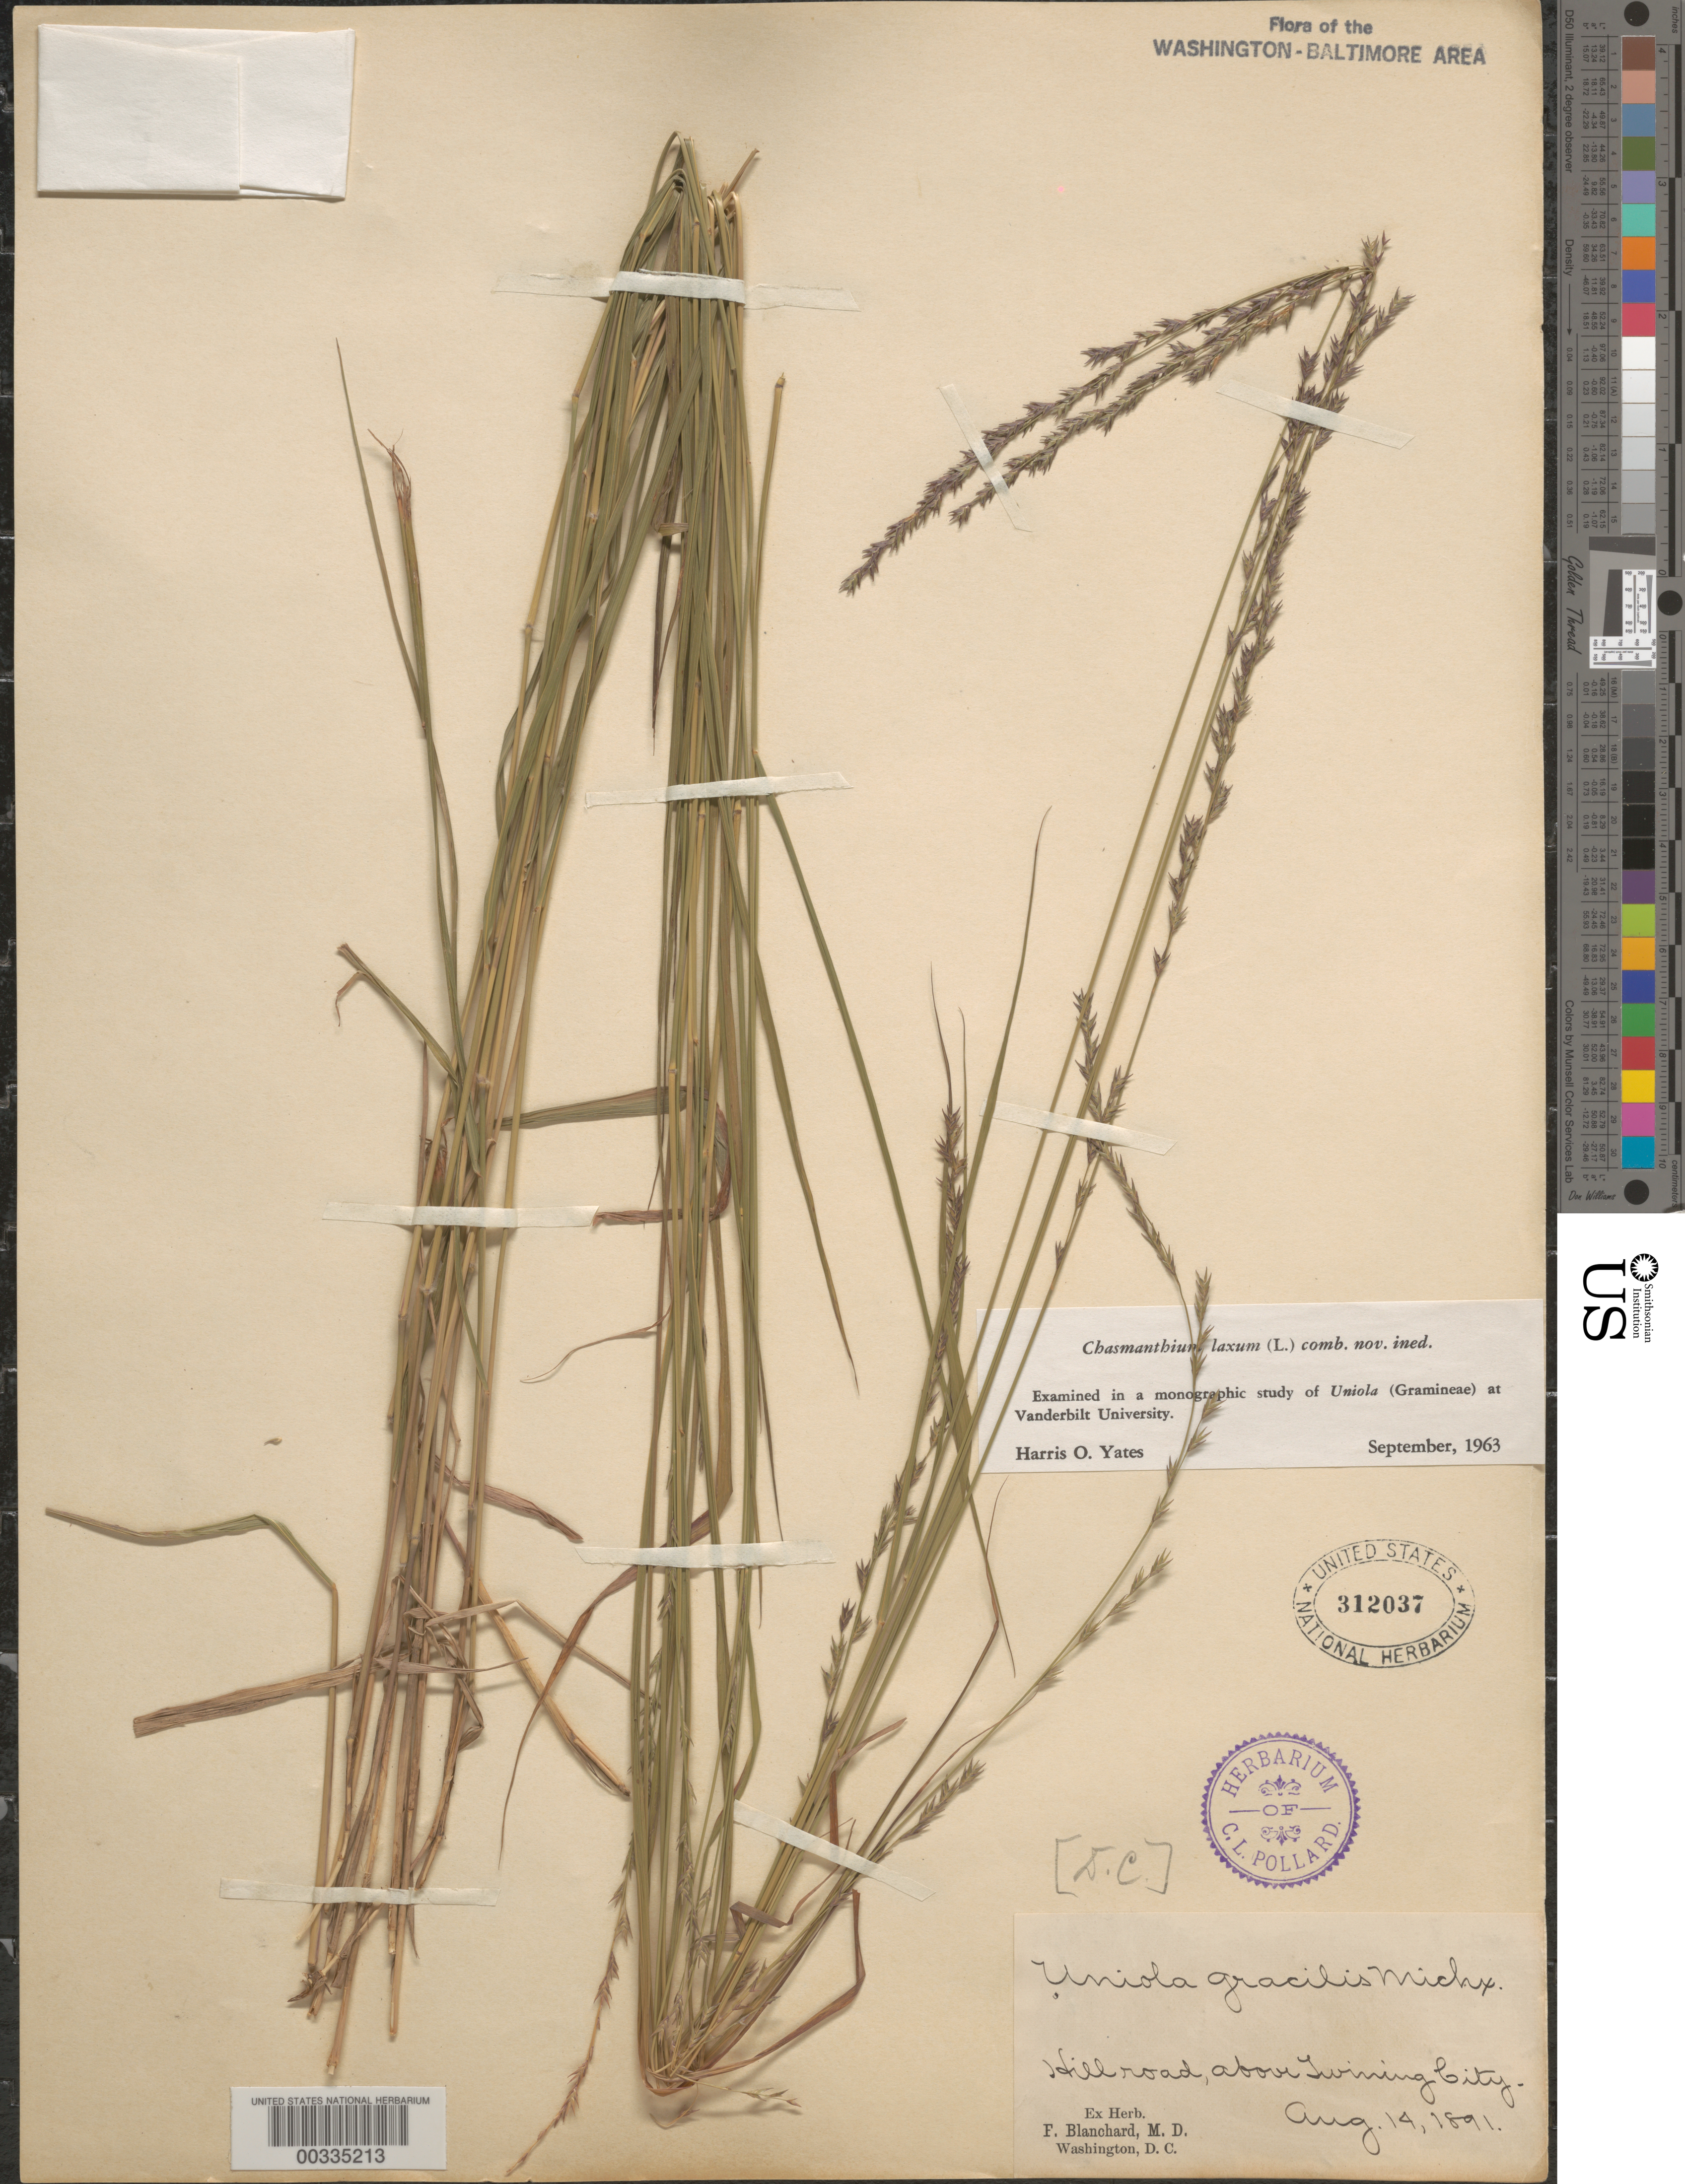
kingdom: Plantae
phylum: Tracheophyta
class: Liliopsida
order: Poales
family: Poaceae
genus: Chasmanthium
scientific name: Chasmanthium laxum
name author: (L.) H.O. Yates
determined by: Yates, H. O.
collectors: F. Blanchard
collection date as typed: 14 Aug 1891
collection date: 1891-08-14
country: United States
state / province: District of Columbia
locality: Hill road, above Twining City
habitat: Hill road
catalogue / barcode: US 312037